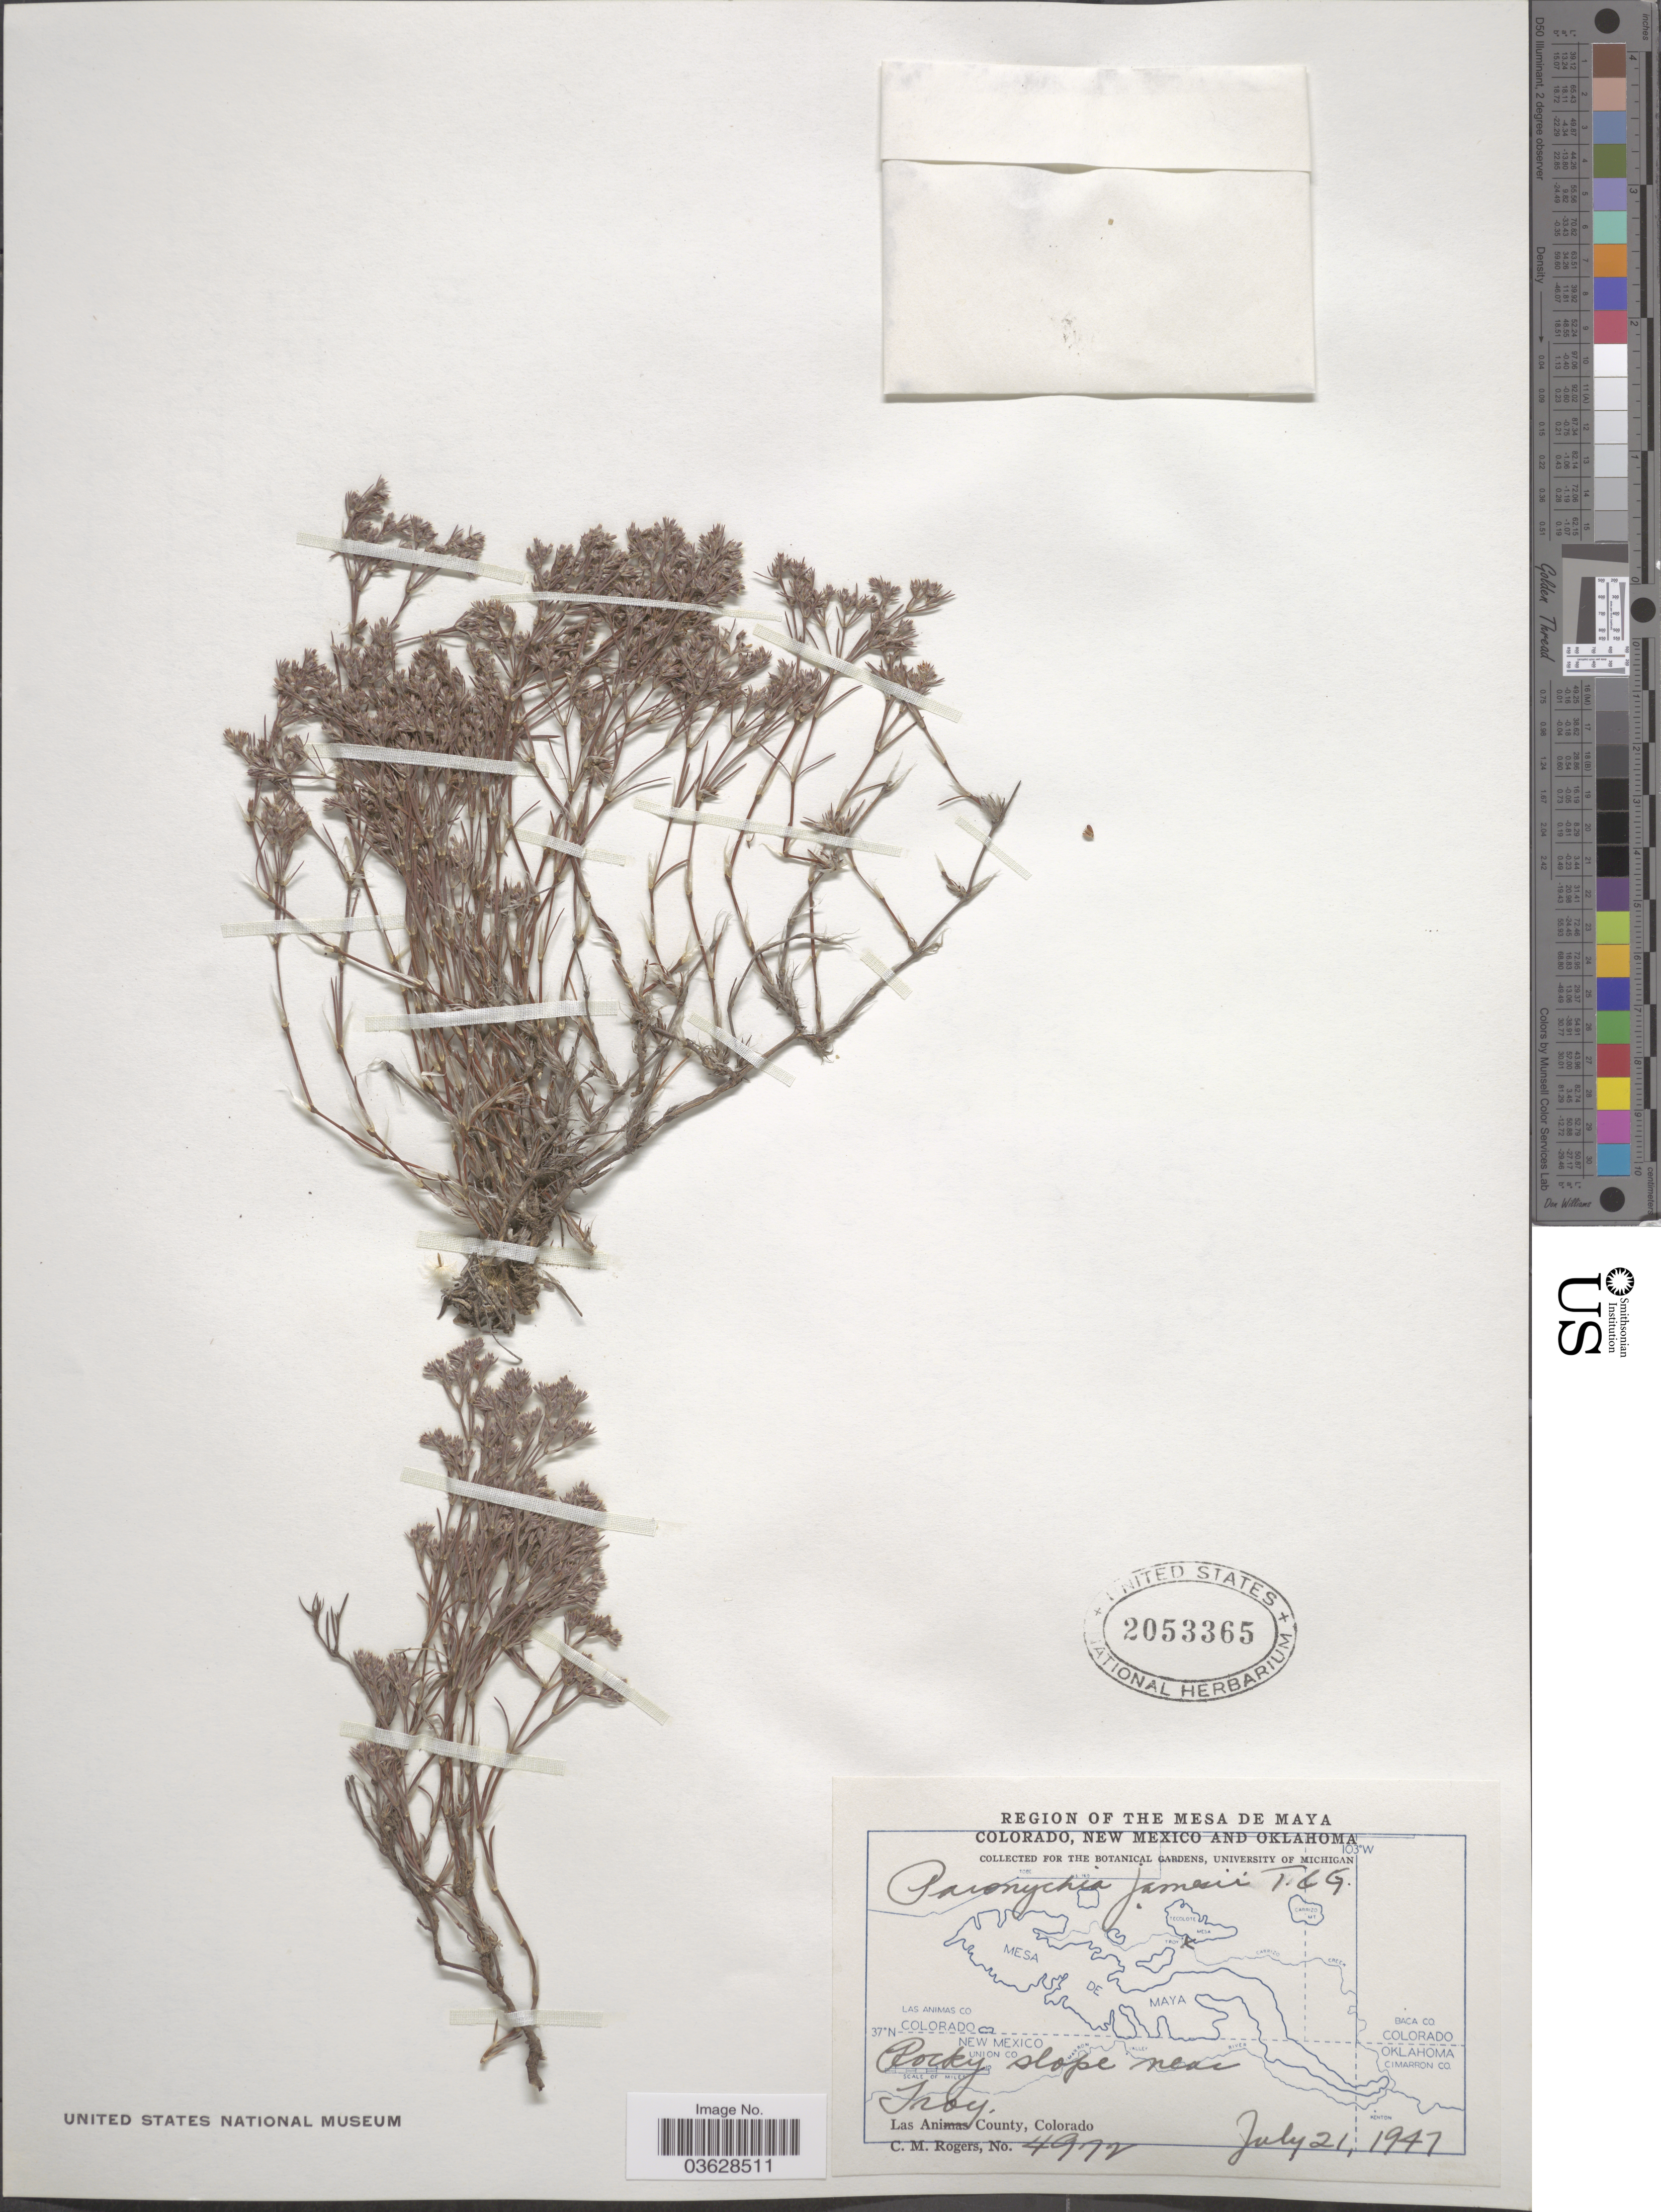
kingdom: Plantae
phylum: Tracheophyta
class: Magnoliopsida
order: Caryophyllales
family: Caryophyllaceae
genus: Paronychia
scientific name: Paronychia jamesii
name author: Torr. & A. Gray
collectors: C. M. Rogers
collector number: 4972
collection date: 1947-07-21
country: United States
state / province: Colorado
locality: The Mesa de Maya. Near Troy. Las Animas County.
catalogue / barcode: US 2053365